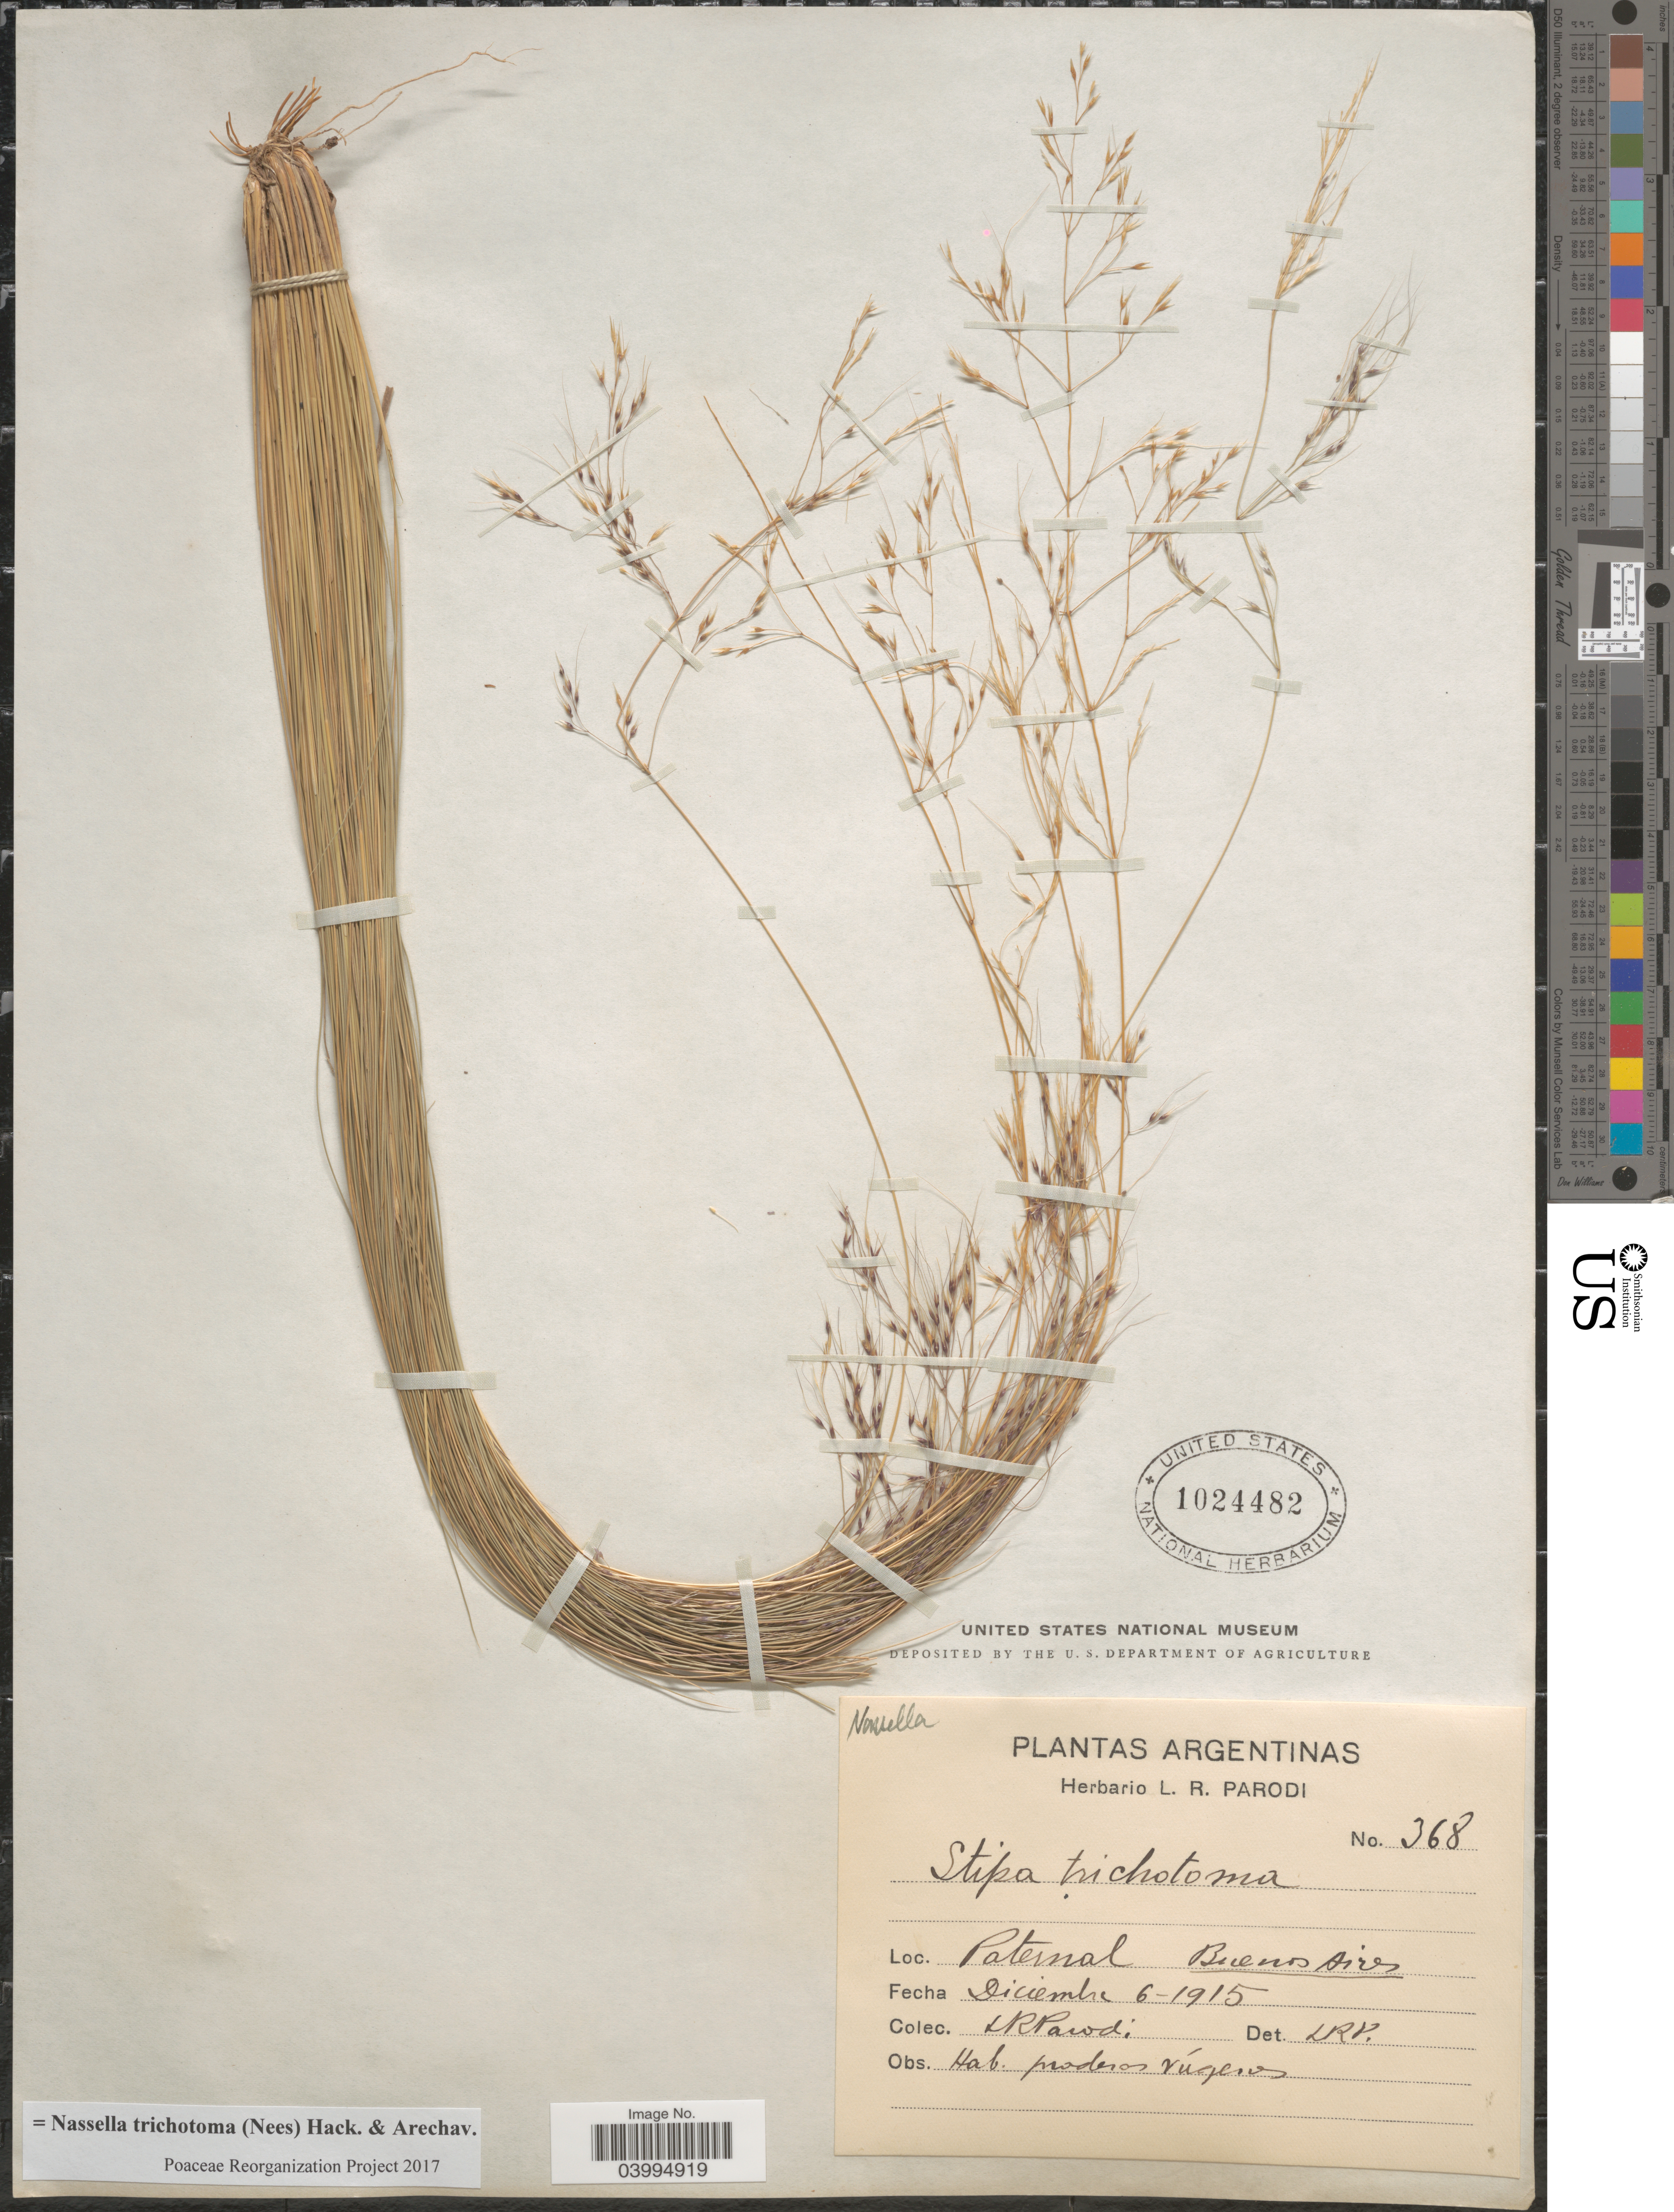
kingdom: Plantae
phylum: Tracheophyta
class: Liliopsida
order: Poales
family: Poaceae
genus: Nassella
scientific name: Nassella trichotoma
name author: (Ness) Hack. ex Arechav.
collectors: L. R. Parodi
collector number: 368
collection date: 1915-12-06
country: Argentina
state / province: Buenos Aires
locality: Paternal.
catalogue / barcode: US 1024482